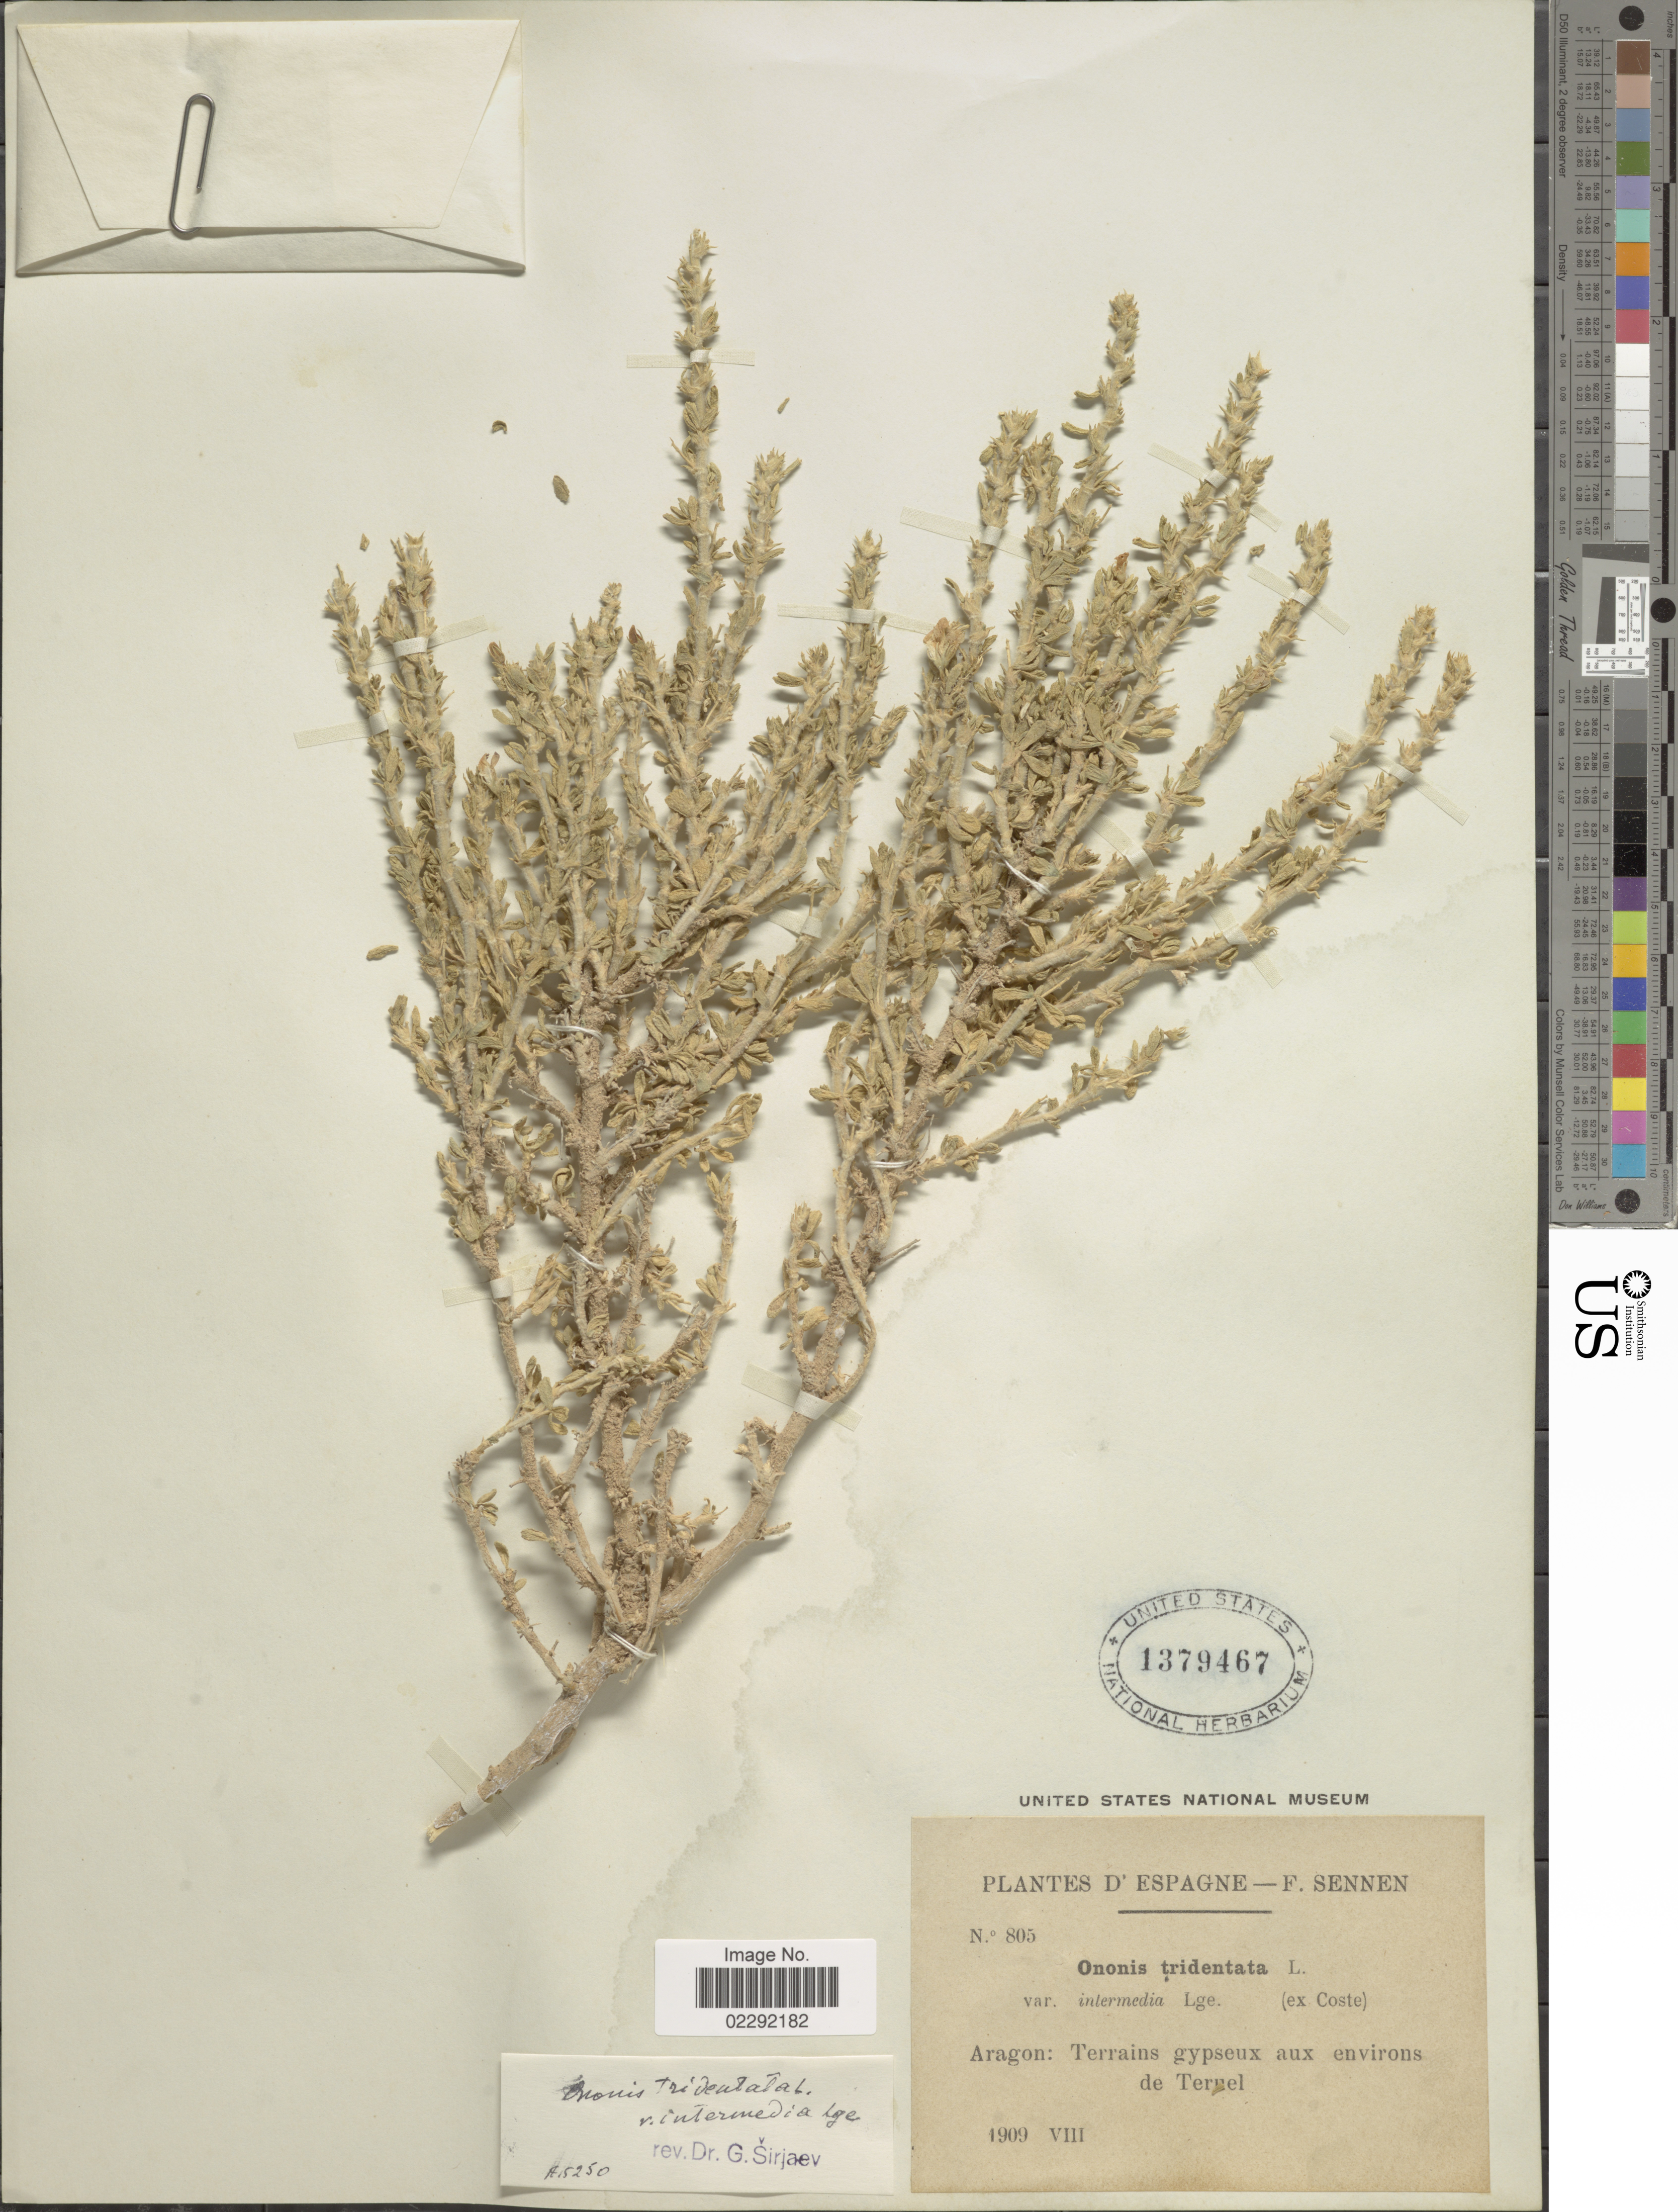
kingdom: Plantae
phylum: Tracheophyta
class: Magnoliopsida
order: Fabales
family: Fabaceae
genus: Ononis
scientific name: Ononis tridentata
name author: L.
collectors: E. Sennen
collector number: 805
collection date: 1909-08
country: Spain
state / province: Aragón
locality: Terrains gypseux aux environs de Teruel.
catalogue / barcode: US 1379467